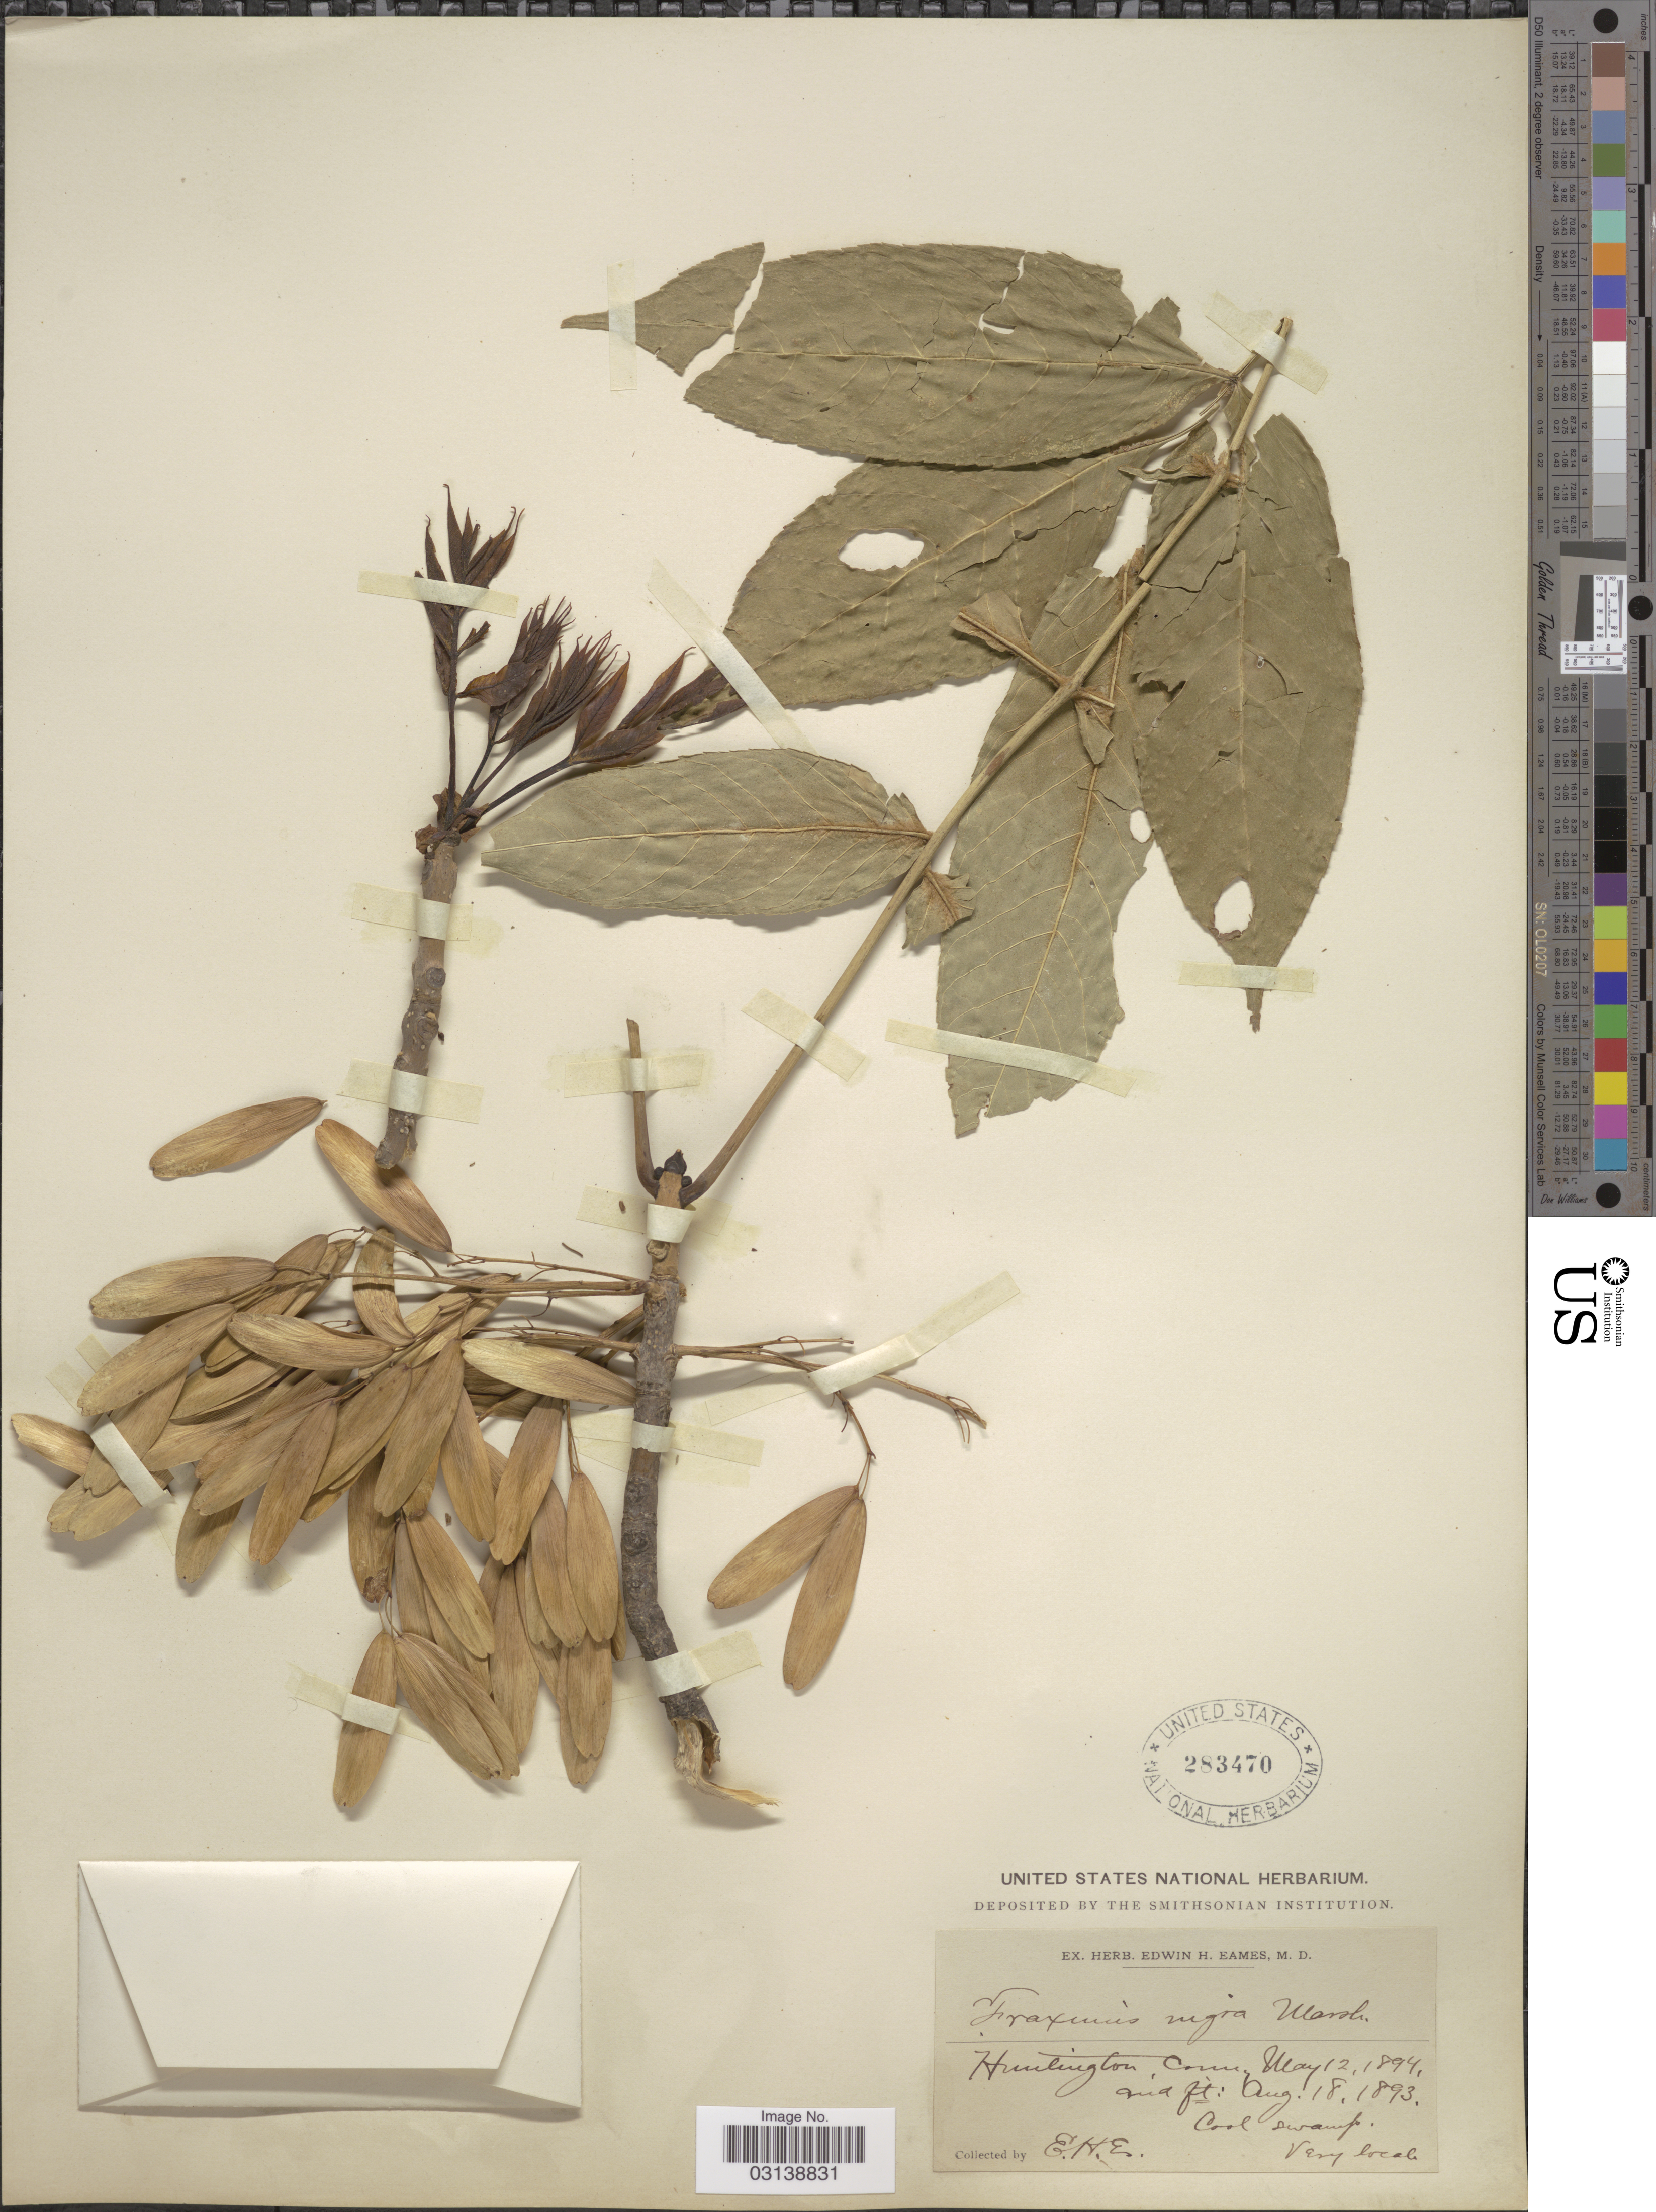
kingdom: Plantae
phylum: Tracheophyta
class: Magnoliopsida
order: Lamiales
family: Oleaceae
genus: Fraxinus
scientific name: Fraxinus nigra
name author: Marshall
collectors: E. H. Eames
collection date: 1894-05-12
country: United States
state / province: Connecticut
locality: Huntington.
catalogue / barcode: US 283470